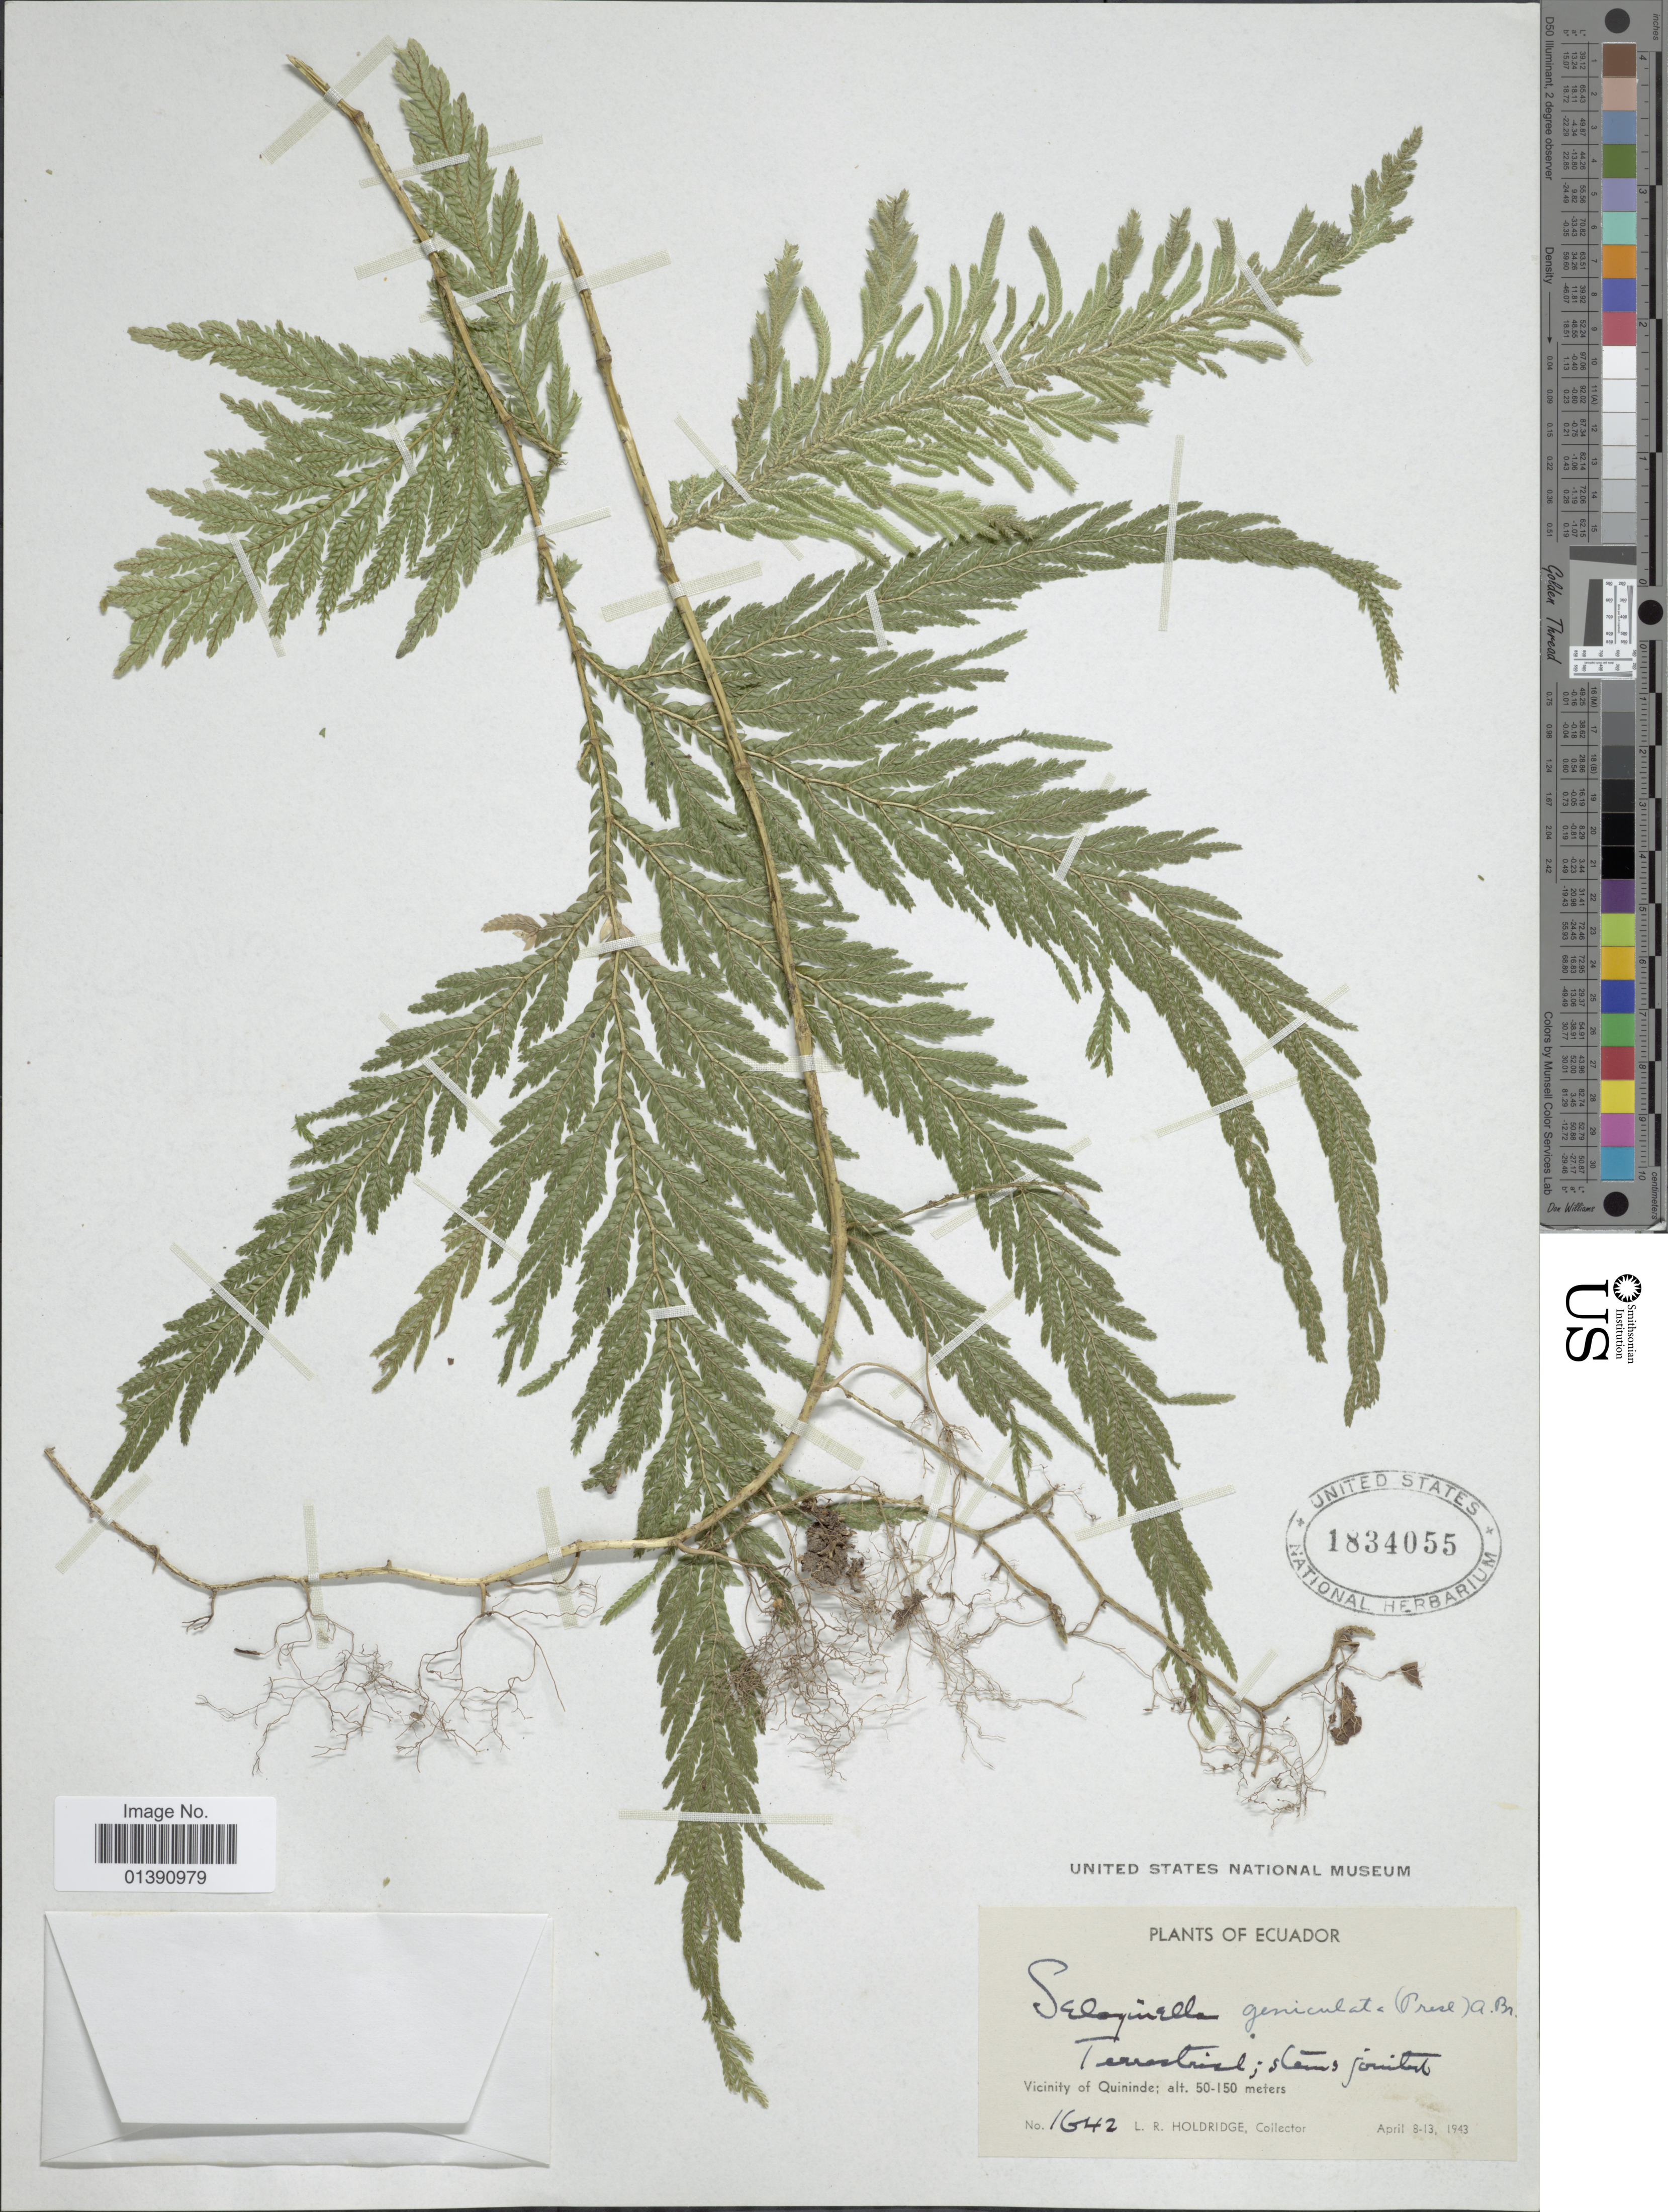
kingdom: Plantae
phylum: Tracheophyta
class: Lycopodiopsida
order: Selaginellales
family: Selaginellaceae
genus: Selaginella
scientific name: Selaginella geniculata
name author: (C. Presl) Spring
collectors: L. Holdridge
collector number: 1642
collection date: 1943-04-08/1943-04-12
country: Ecuador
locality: Vicinity of Quininde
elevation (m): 50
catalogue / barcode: US 1834055